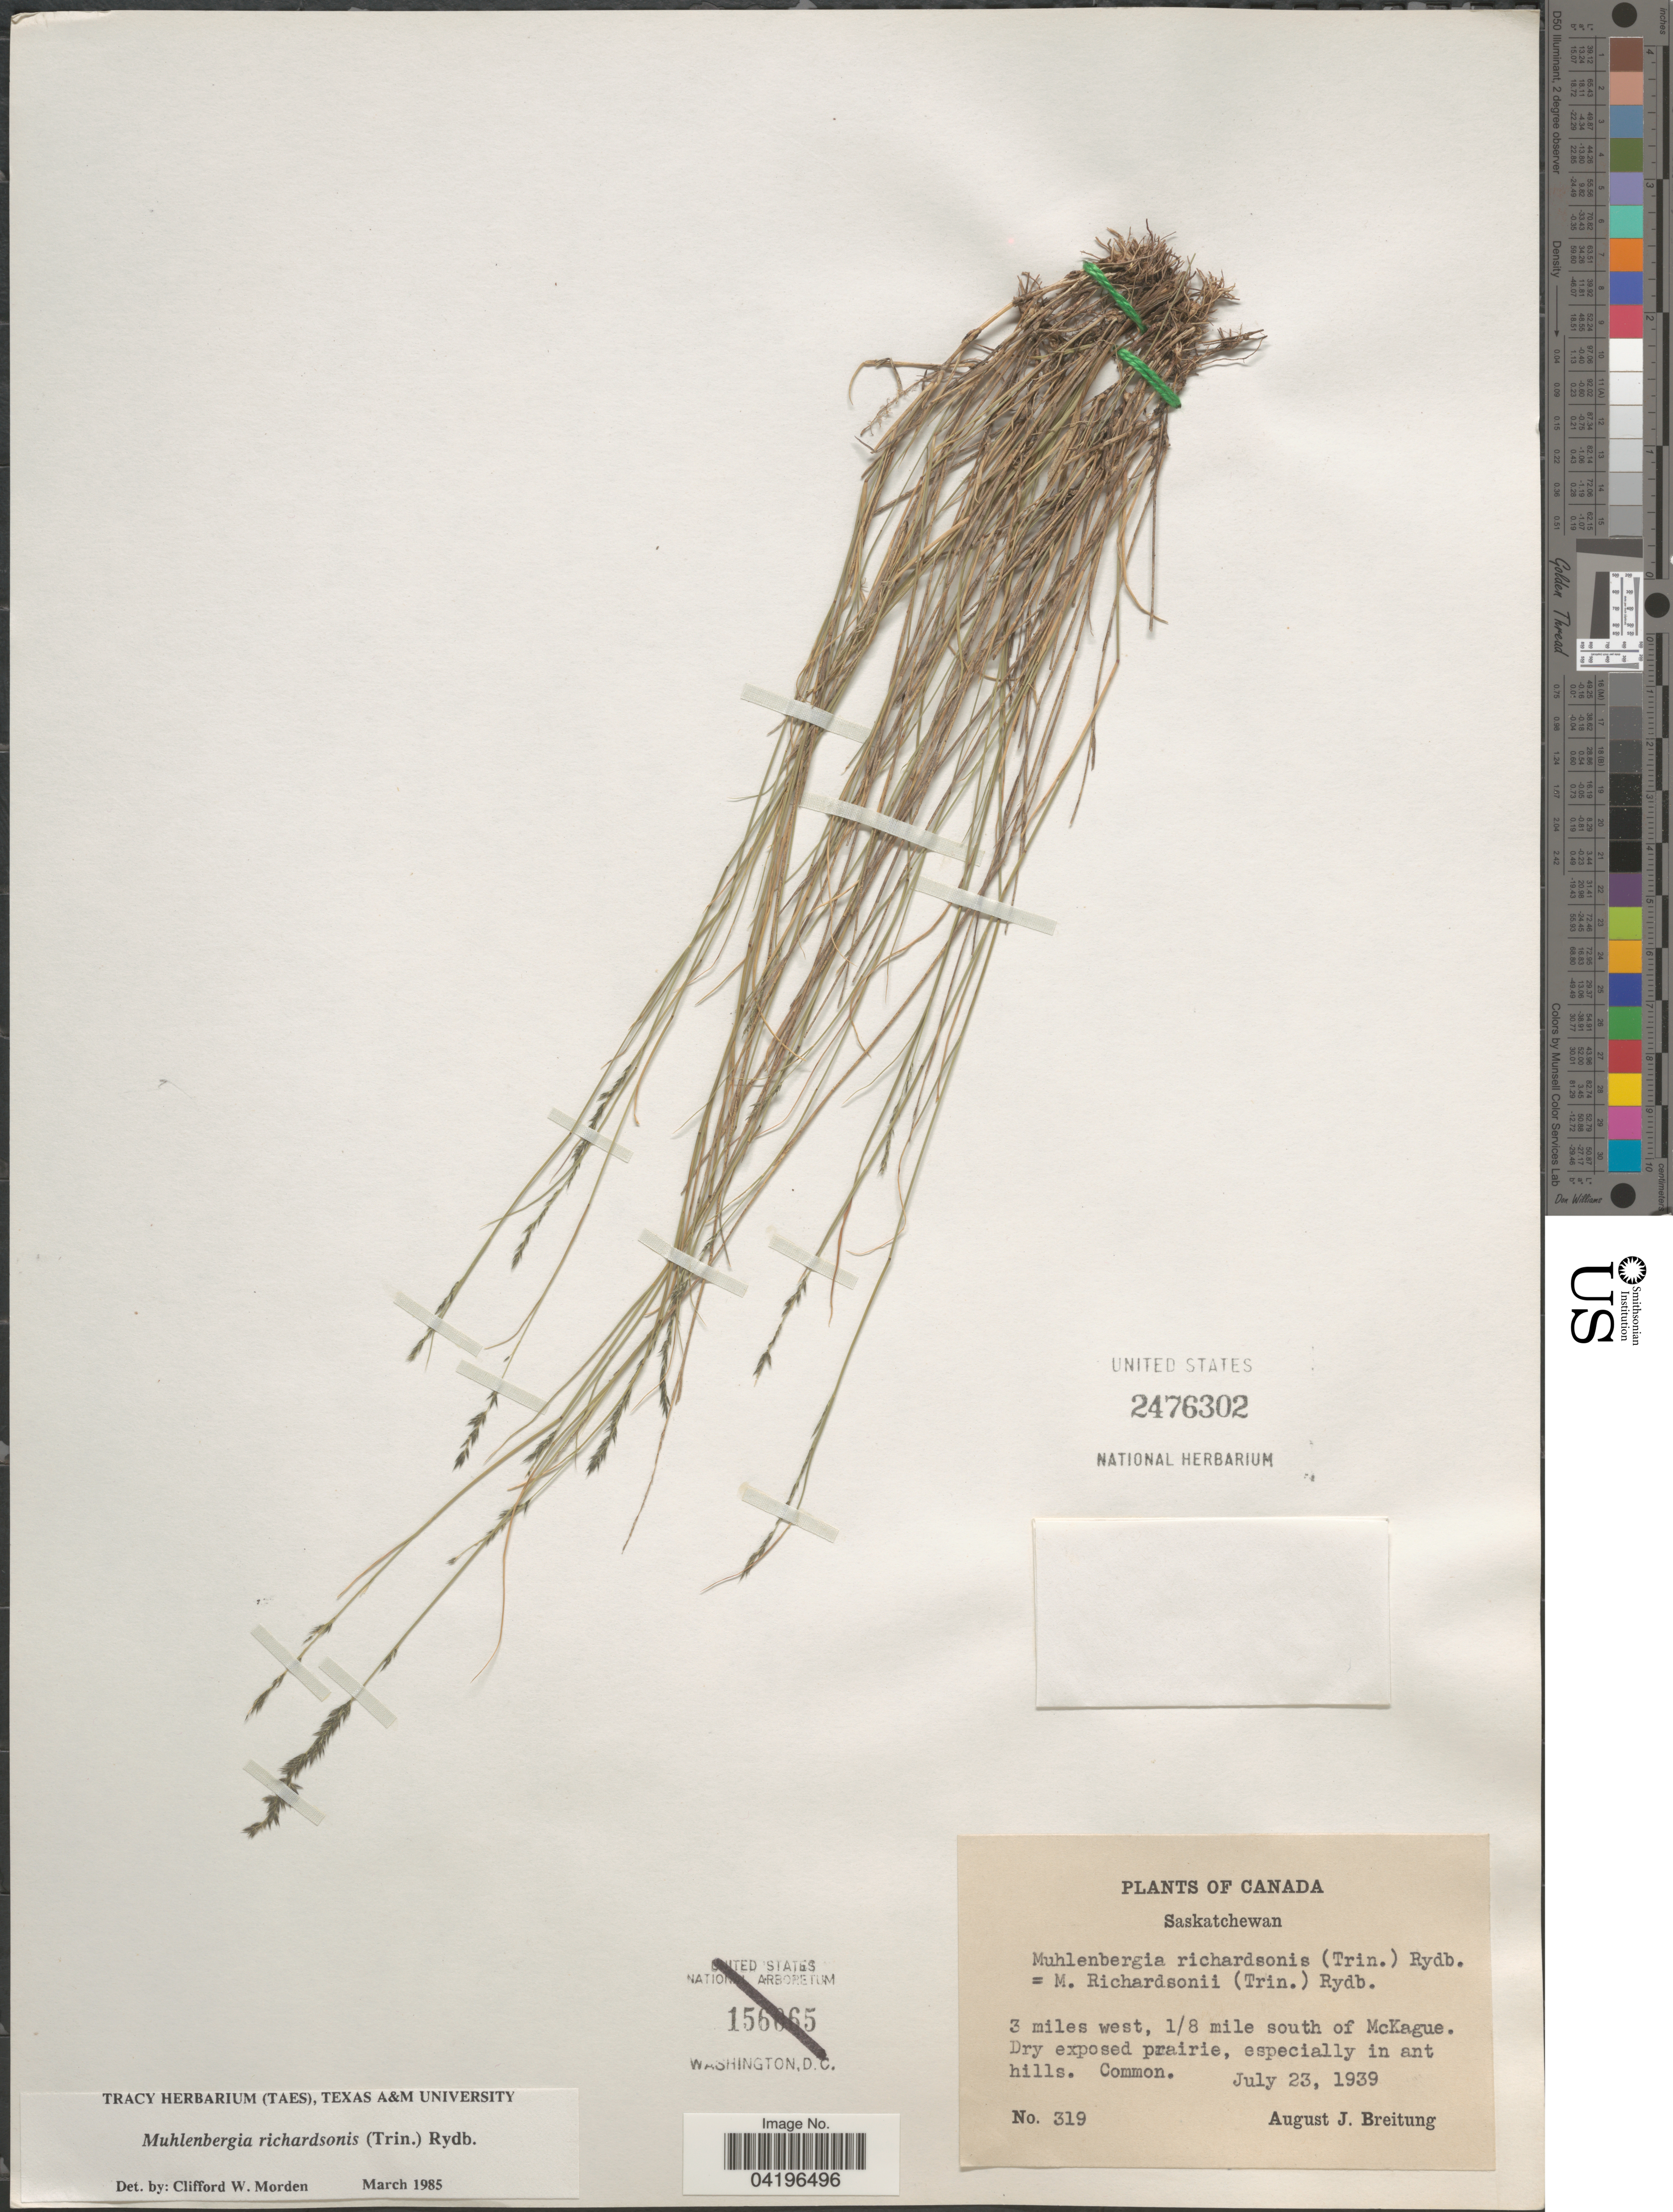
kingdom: Plantae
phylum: Tracheophyta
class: Liliopsida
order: Poales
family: Poaceae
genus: Muhlenbergia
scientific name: Muhlenbergia richardsonis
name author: (Trin.) Rydb.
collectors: A. Breitung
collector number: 319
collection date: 1939-07-23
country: Canada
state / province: Saskatchewan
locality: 3 miles west, 1/8 mile south of McKague.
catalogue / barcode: US 2476302